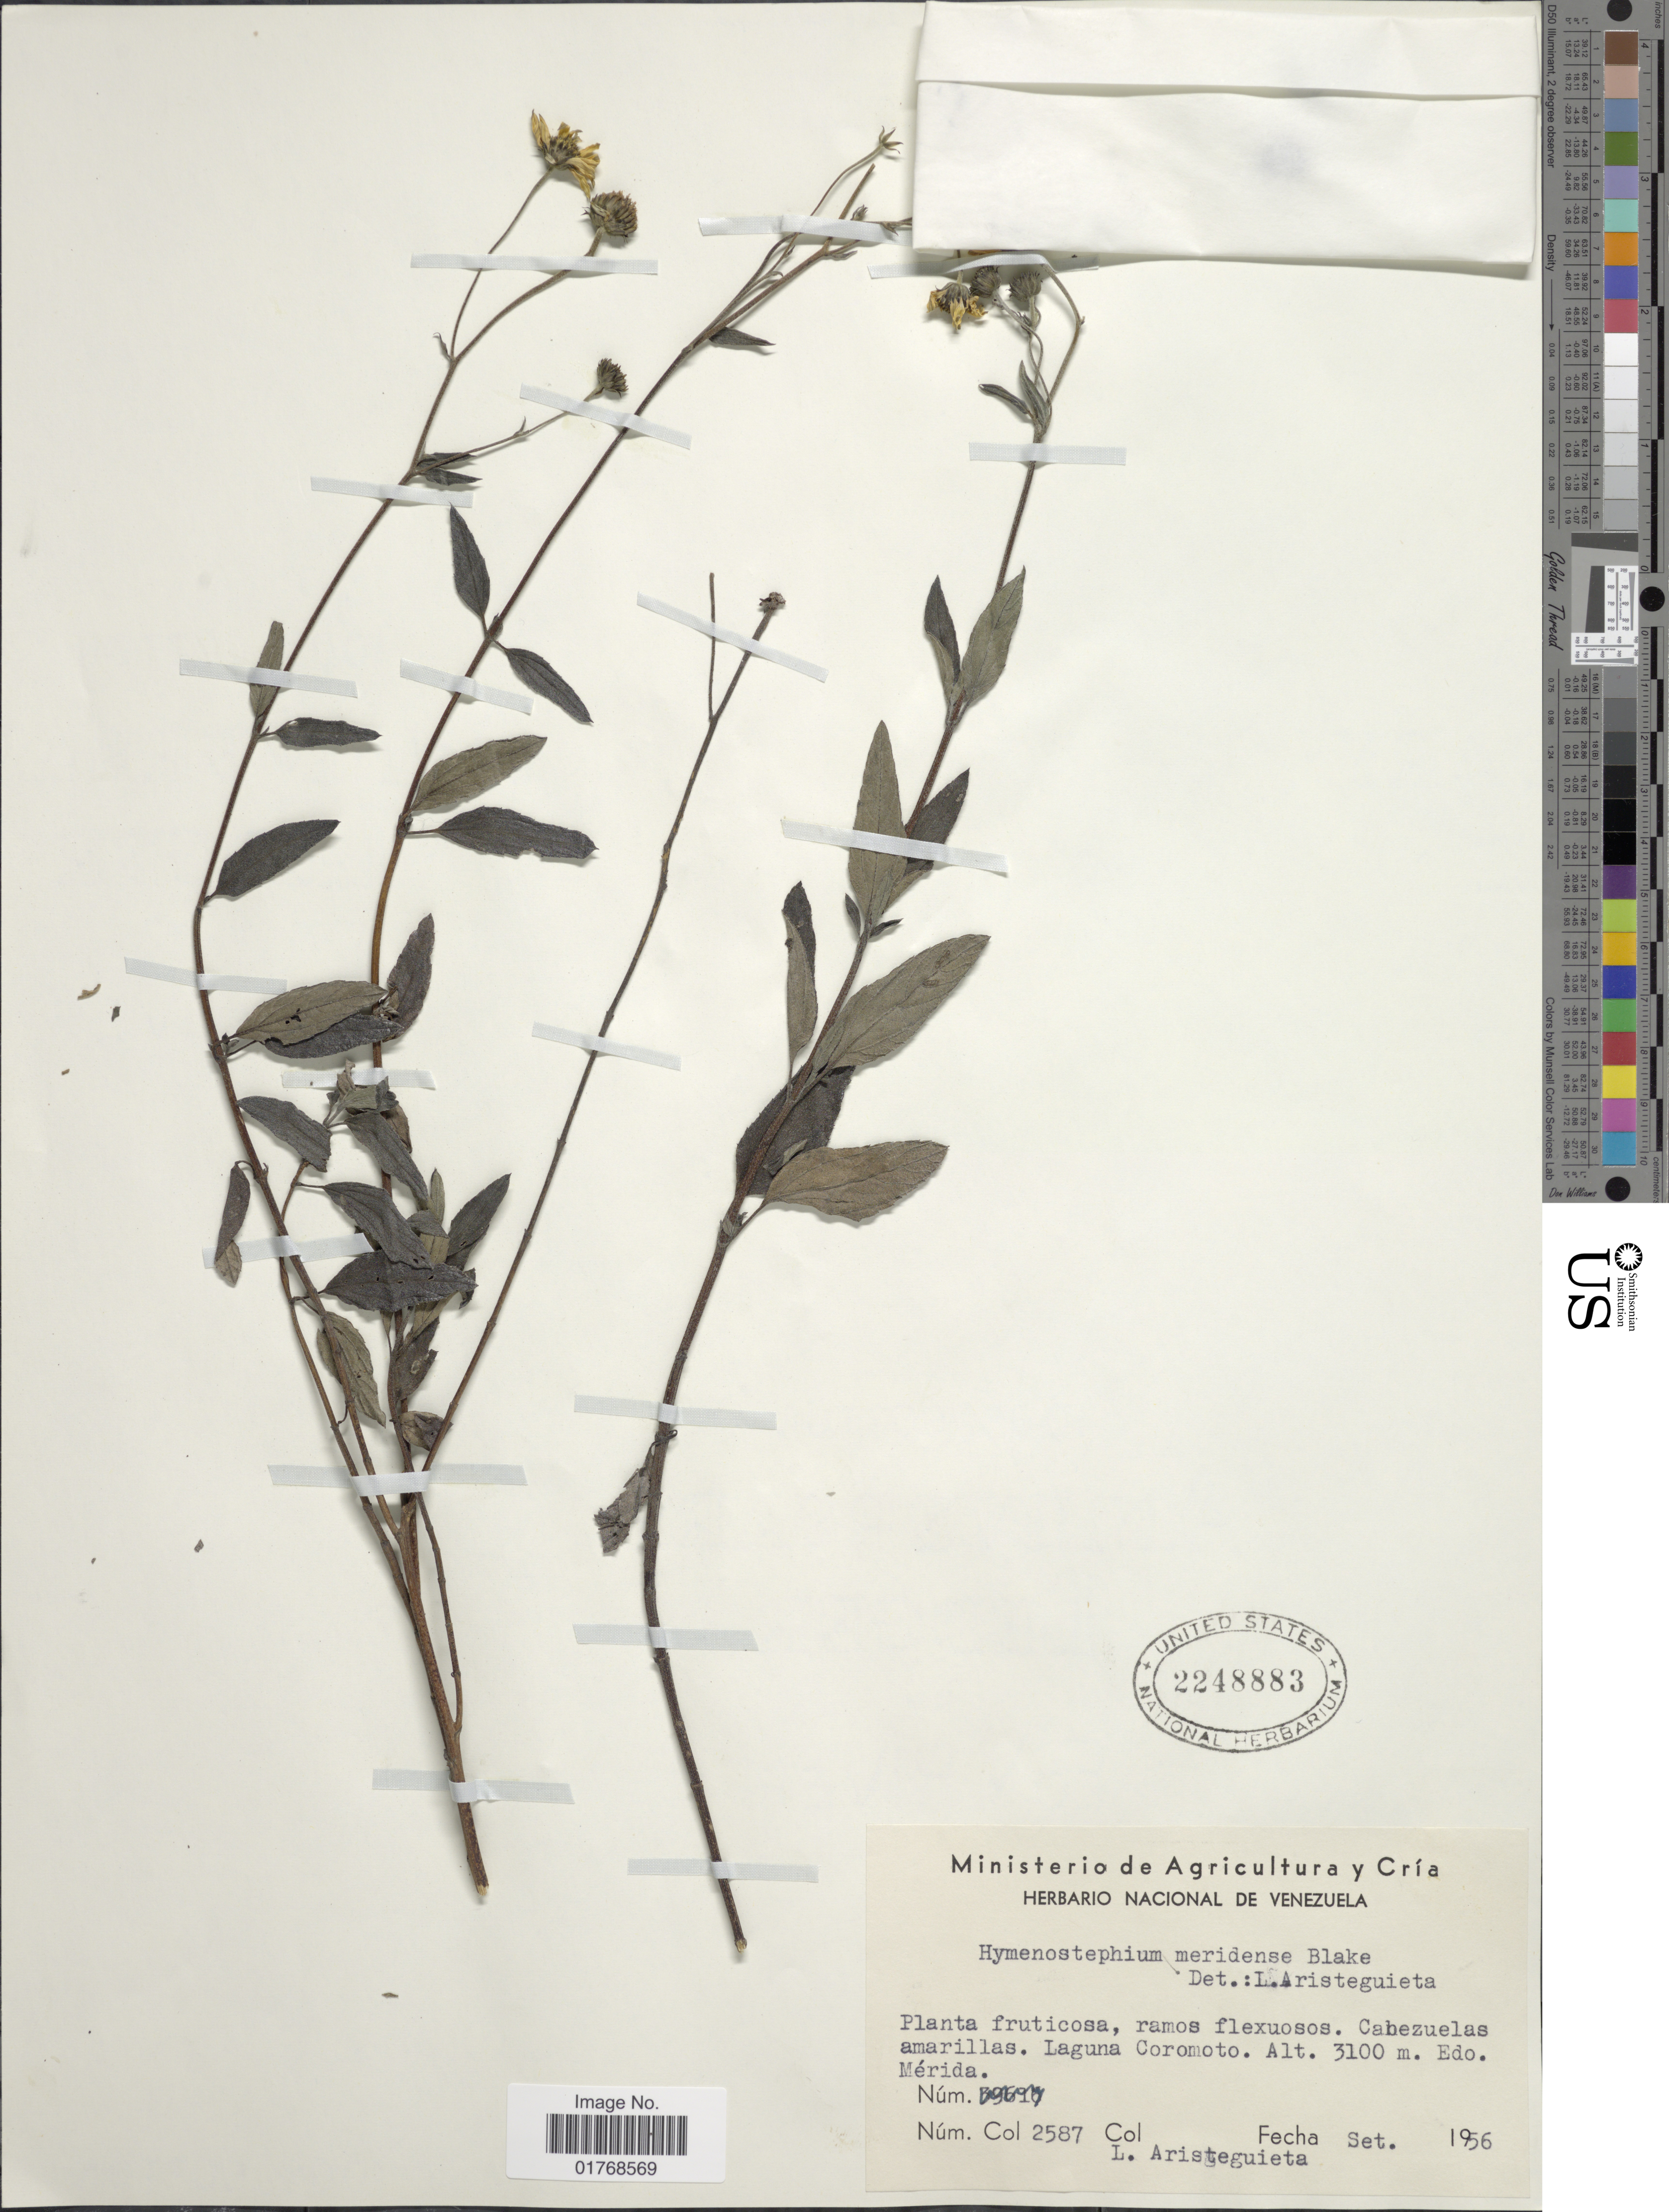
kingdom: Plantae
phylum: Tracheophyta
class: Magnoliopsida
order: Asterales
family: Asteraceae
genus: Viguiera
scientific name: Viguiera goebelii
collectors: L. Aristeguieta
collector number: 2587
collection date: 1956-09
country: Venezuela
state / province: Mérida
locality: Laguna Coromoto. Edo. Mérida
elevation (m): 3100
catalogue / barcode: US 2248883